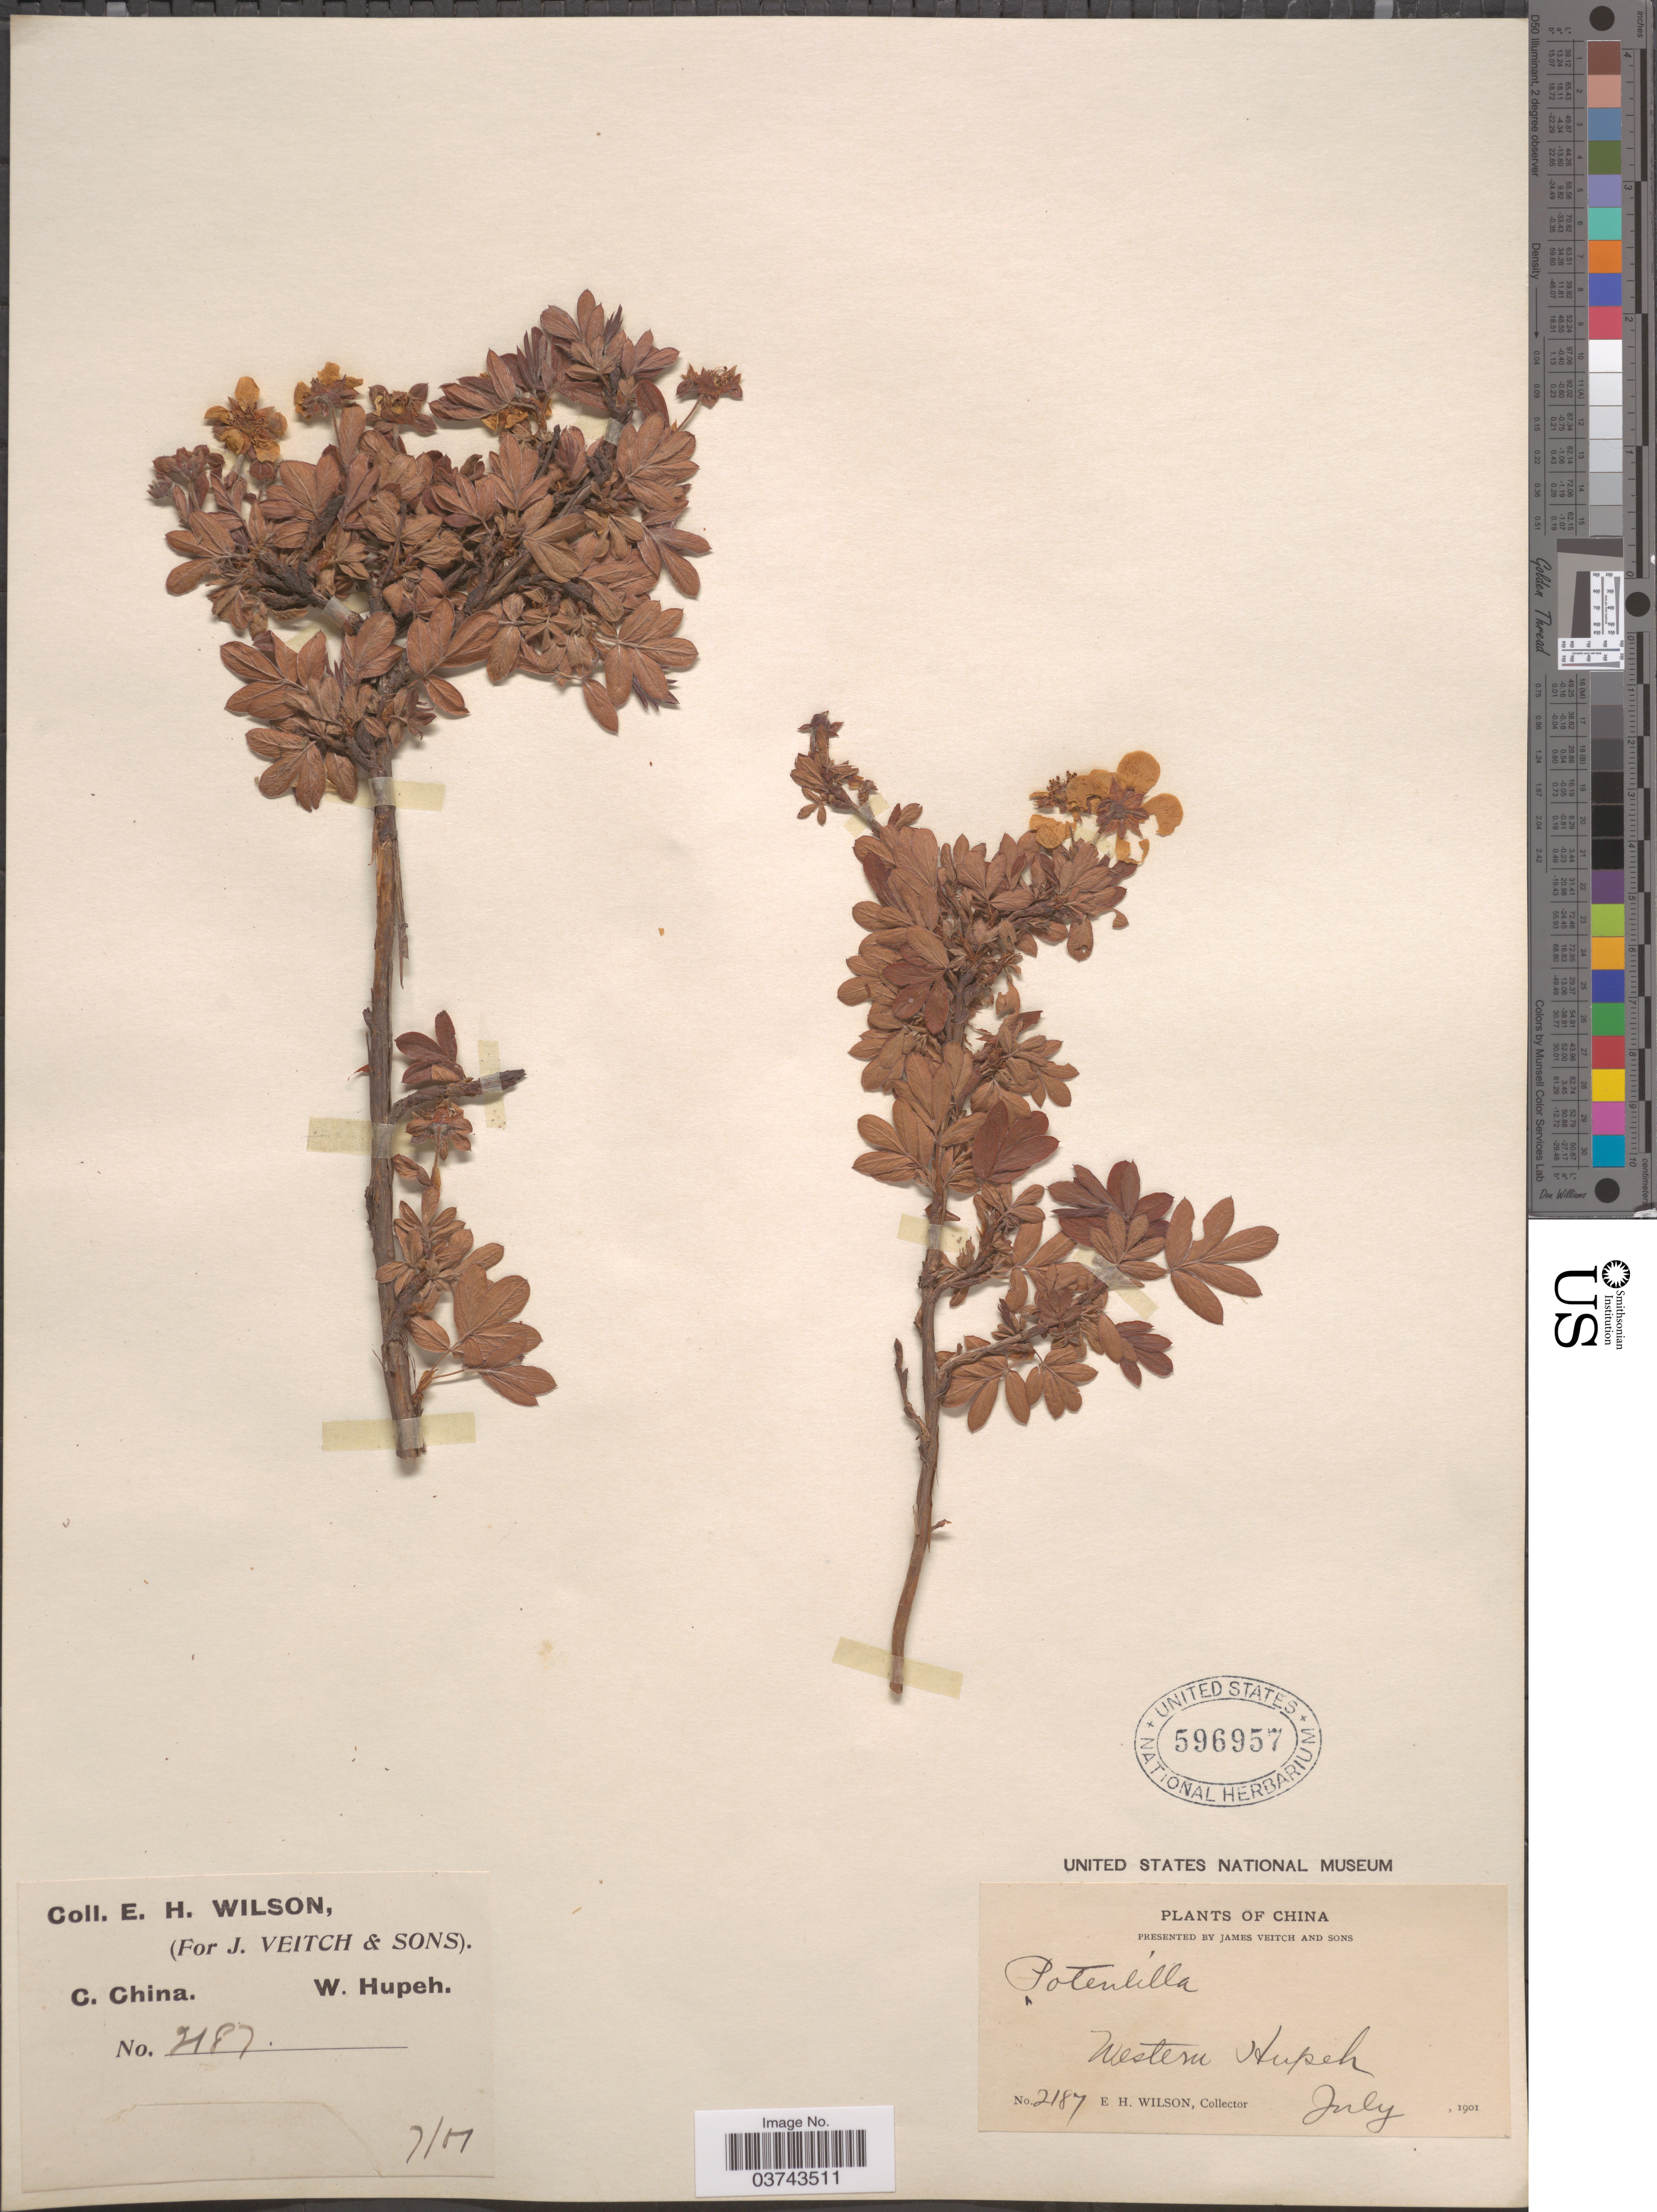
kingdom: Plantae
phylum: Tracheophyta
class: Magnoliopsida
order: Rosales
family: Rosaceae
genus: Dasiphora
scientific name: Dasiphora fruticosa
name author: (L.) Rydb.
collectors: E. Wilson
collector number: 2187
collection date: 1901-07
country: China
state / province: Hubei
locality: C. Cina. Western Hupeh.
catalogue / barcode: US 596957